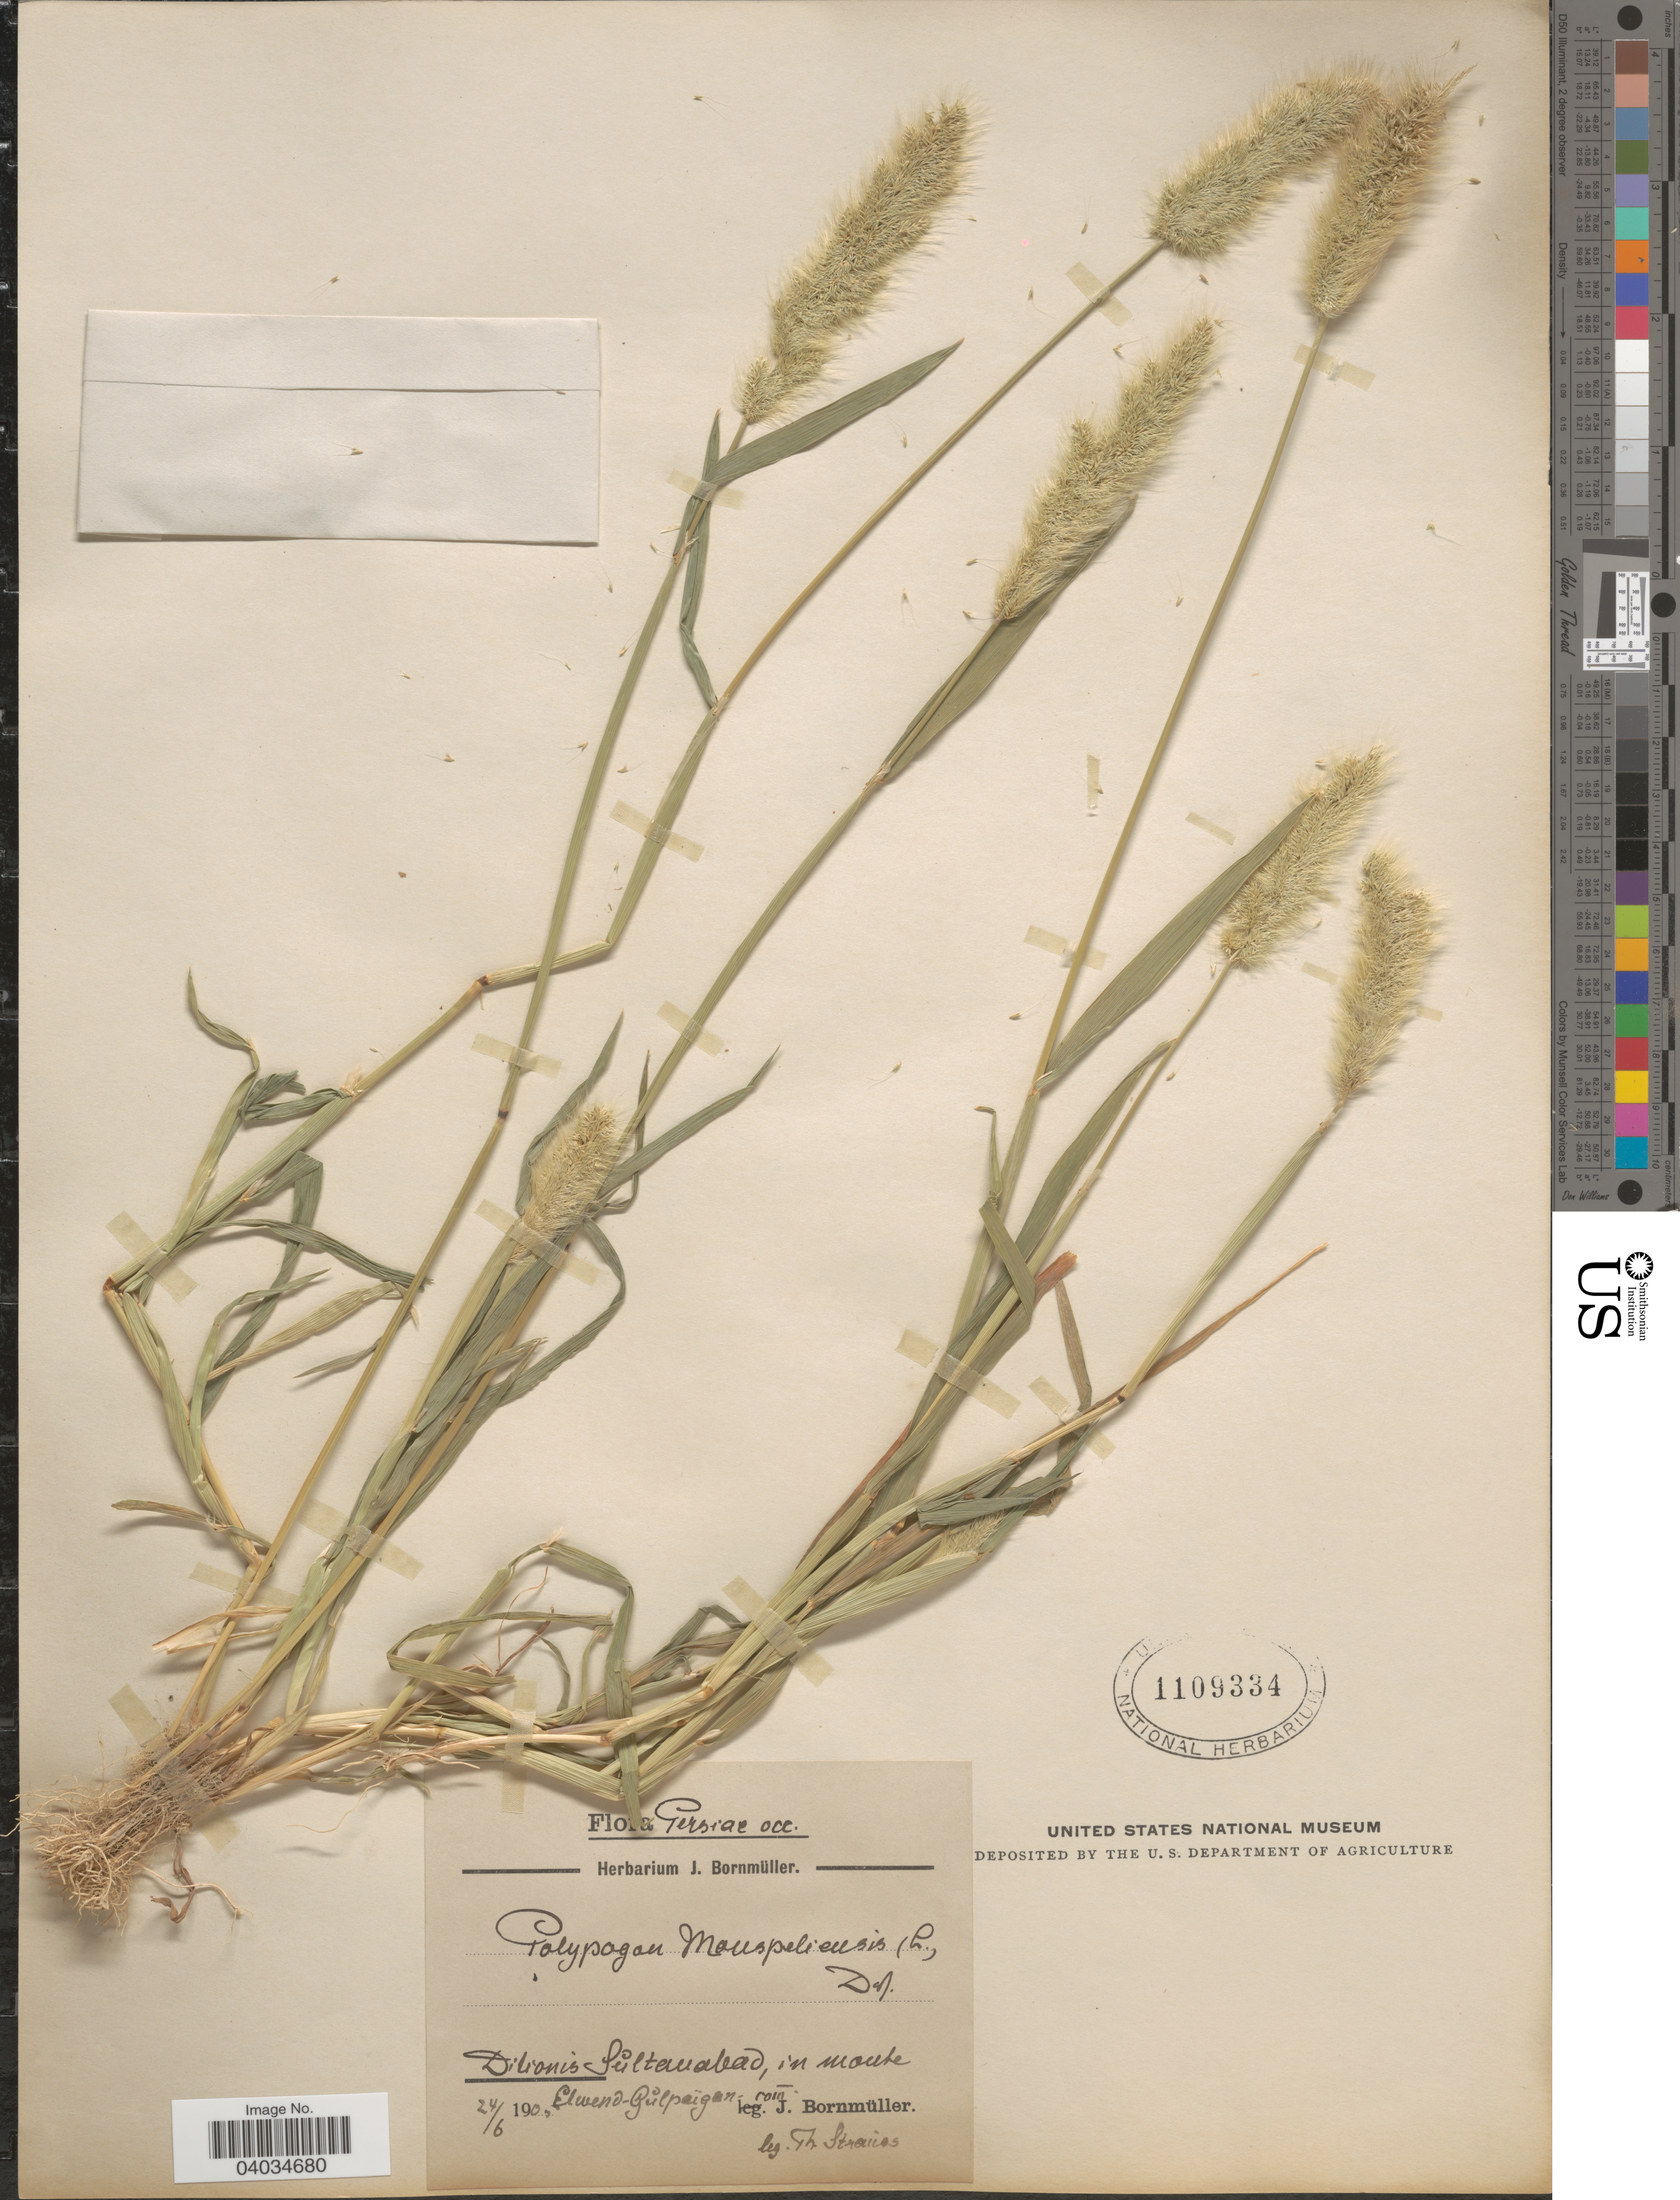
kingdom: Plantae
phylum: Tracheophyta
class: Liliopsida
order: Poales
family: Poaceae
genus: Polypogon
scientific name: Polypogon monspeliensis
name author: (L.) Desf.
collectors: T. Strauss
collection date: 1900-06-24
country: Iran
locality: Persiae occ. Ditionis Sultanabad, in monte Elwend-Gulpaïgen.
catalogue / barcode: US 1109334